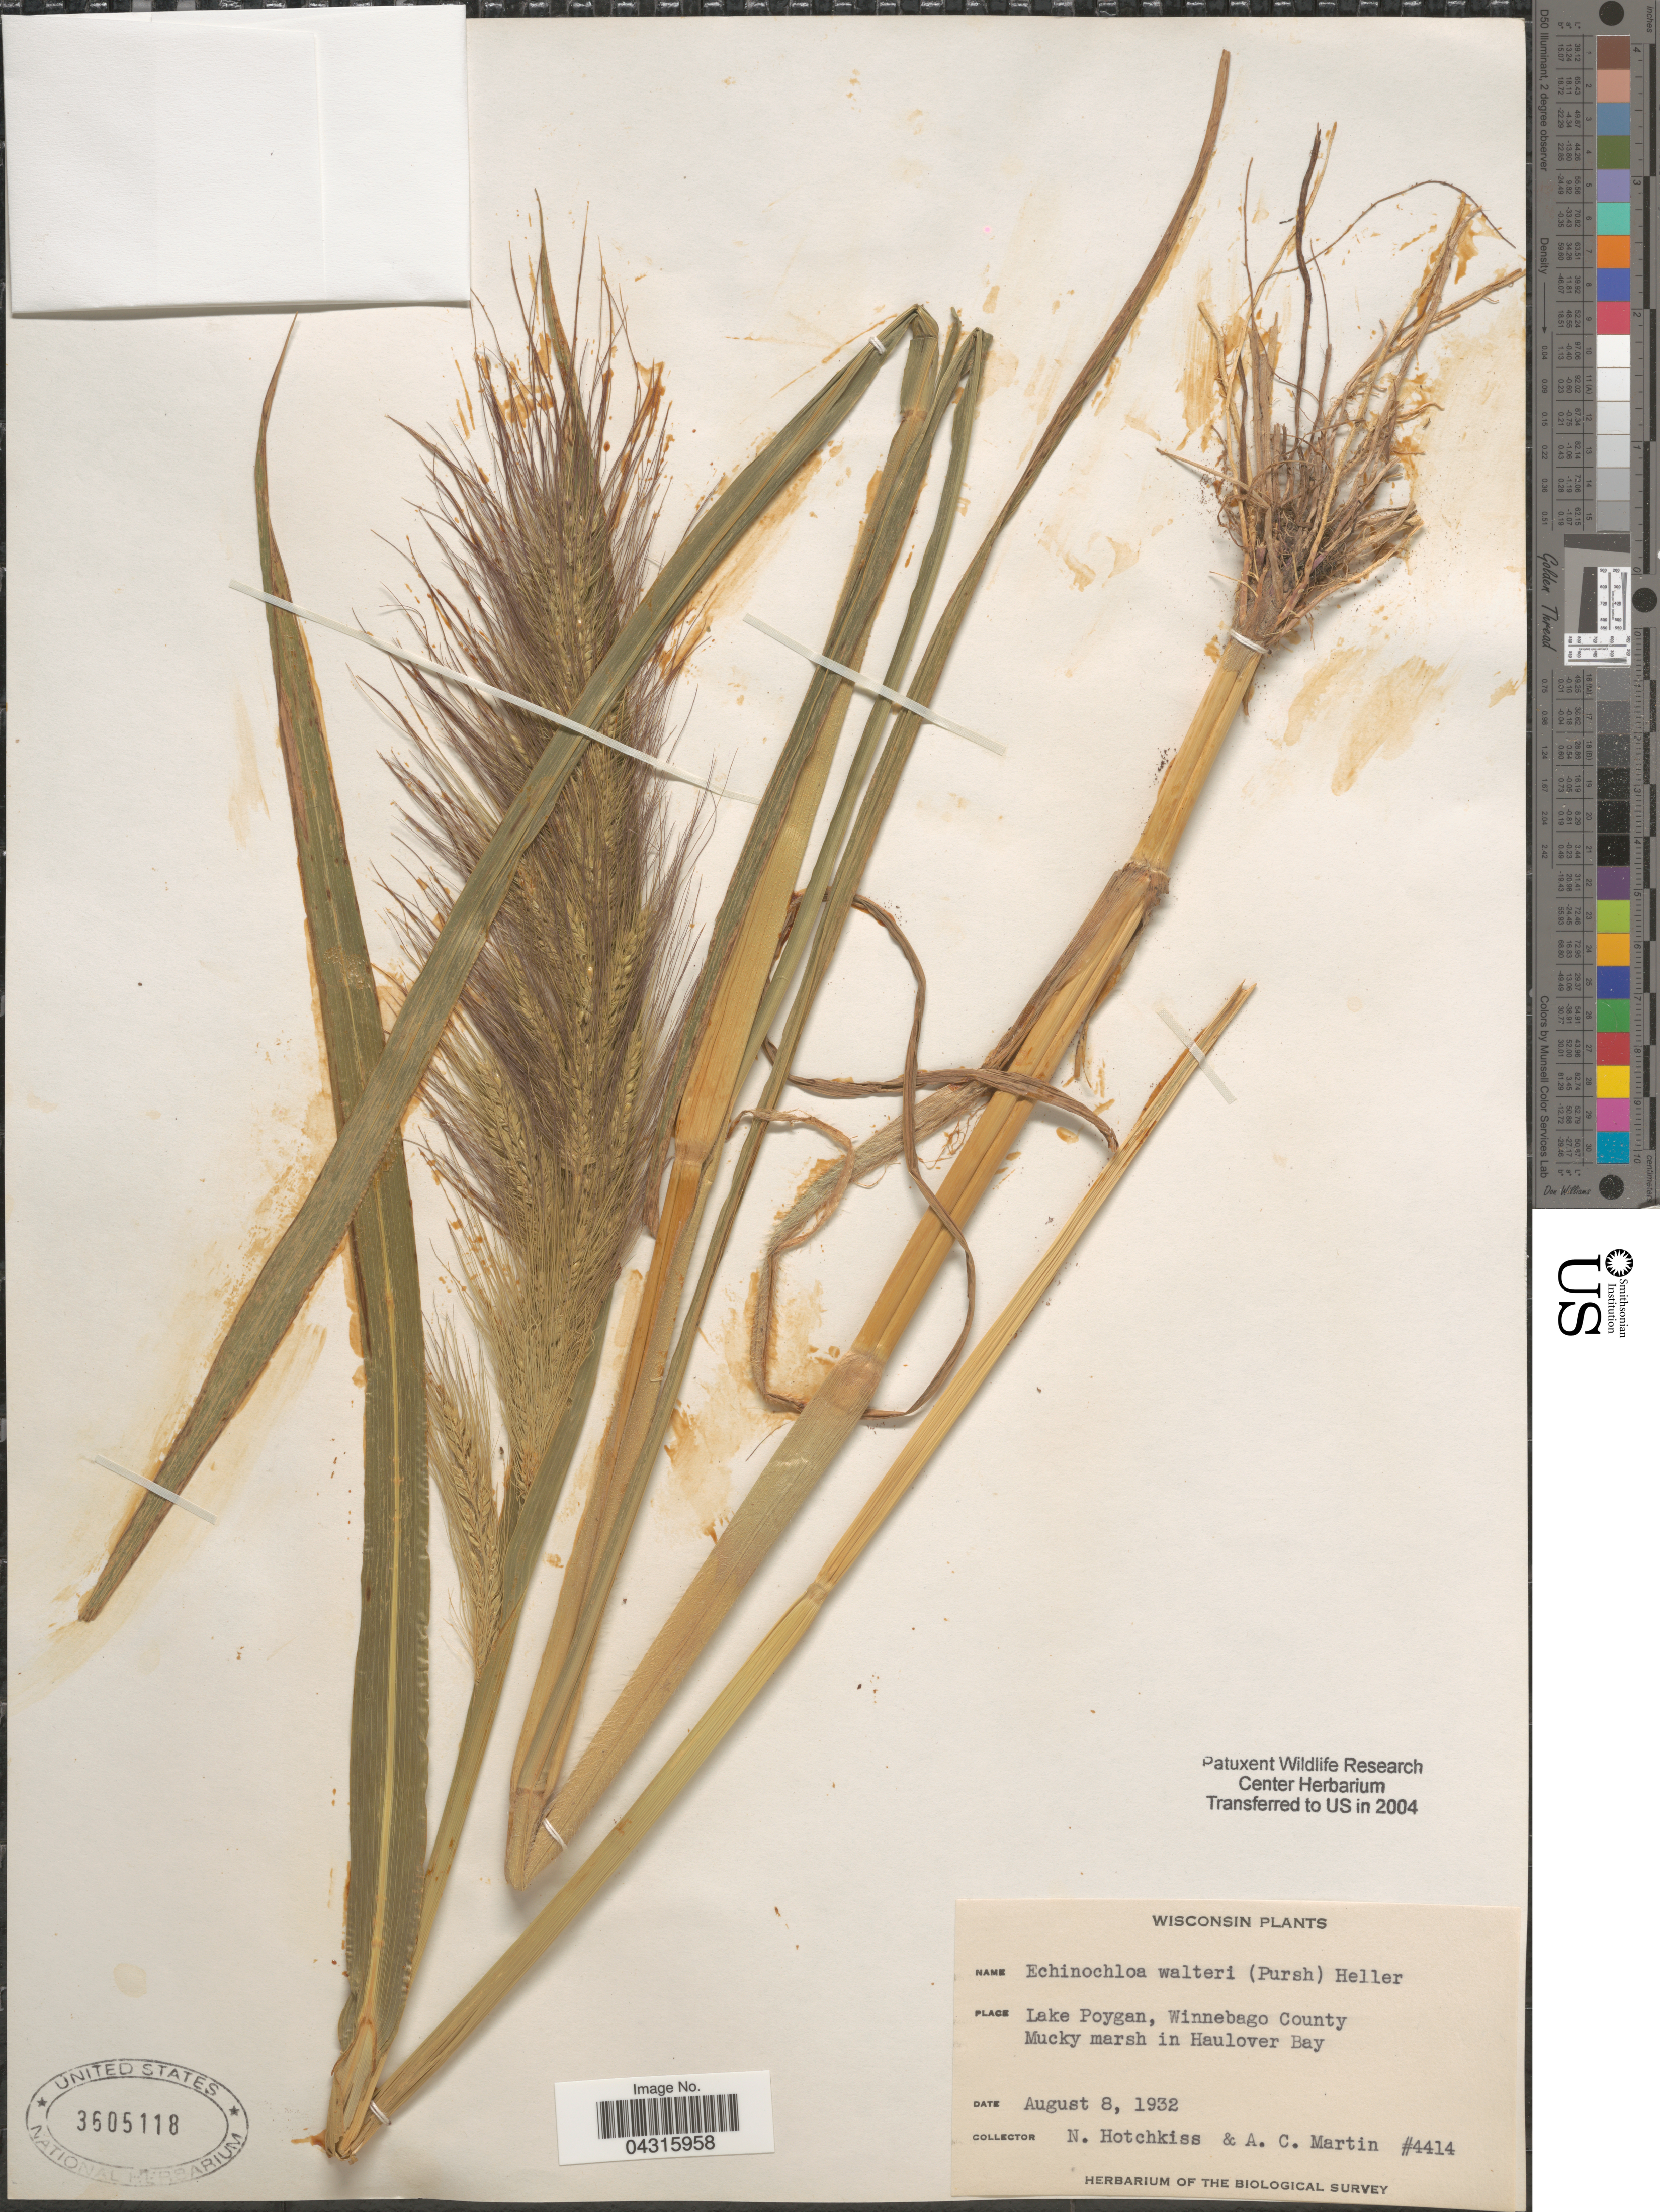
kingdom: Plantae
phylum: Tracheophyta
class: Liliopsida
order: Poales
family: Poaceae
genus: Echinochloa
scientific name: Echinochloa walteri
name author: (Pursh) A. Heller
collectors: N. Hotchkiss & A. C. Martin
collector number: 4414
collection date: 1932-08-08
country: United States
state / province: Wisconsin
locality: Lake Poygan, Winnebago County. Mucky marsh in Haulover Bay. The Biological Survey.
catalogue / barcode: US 3605118